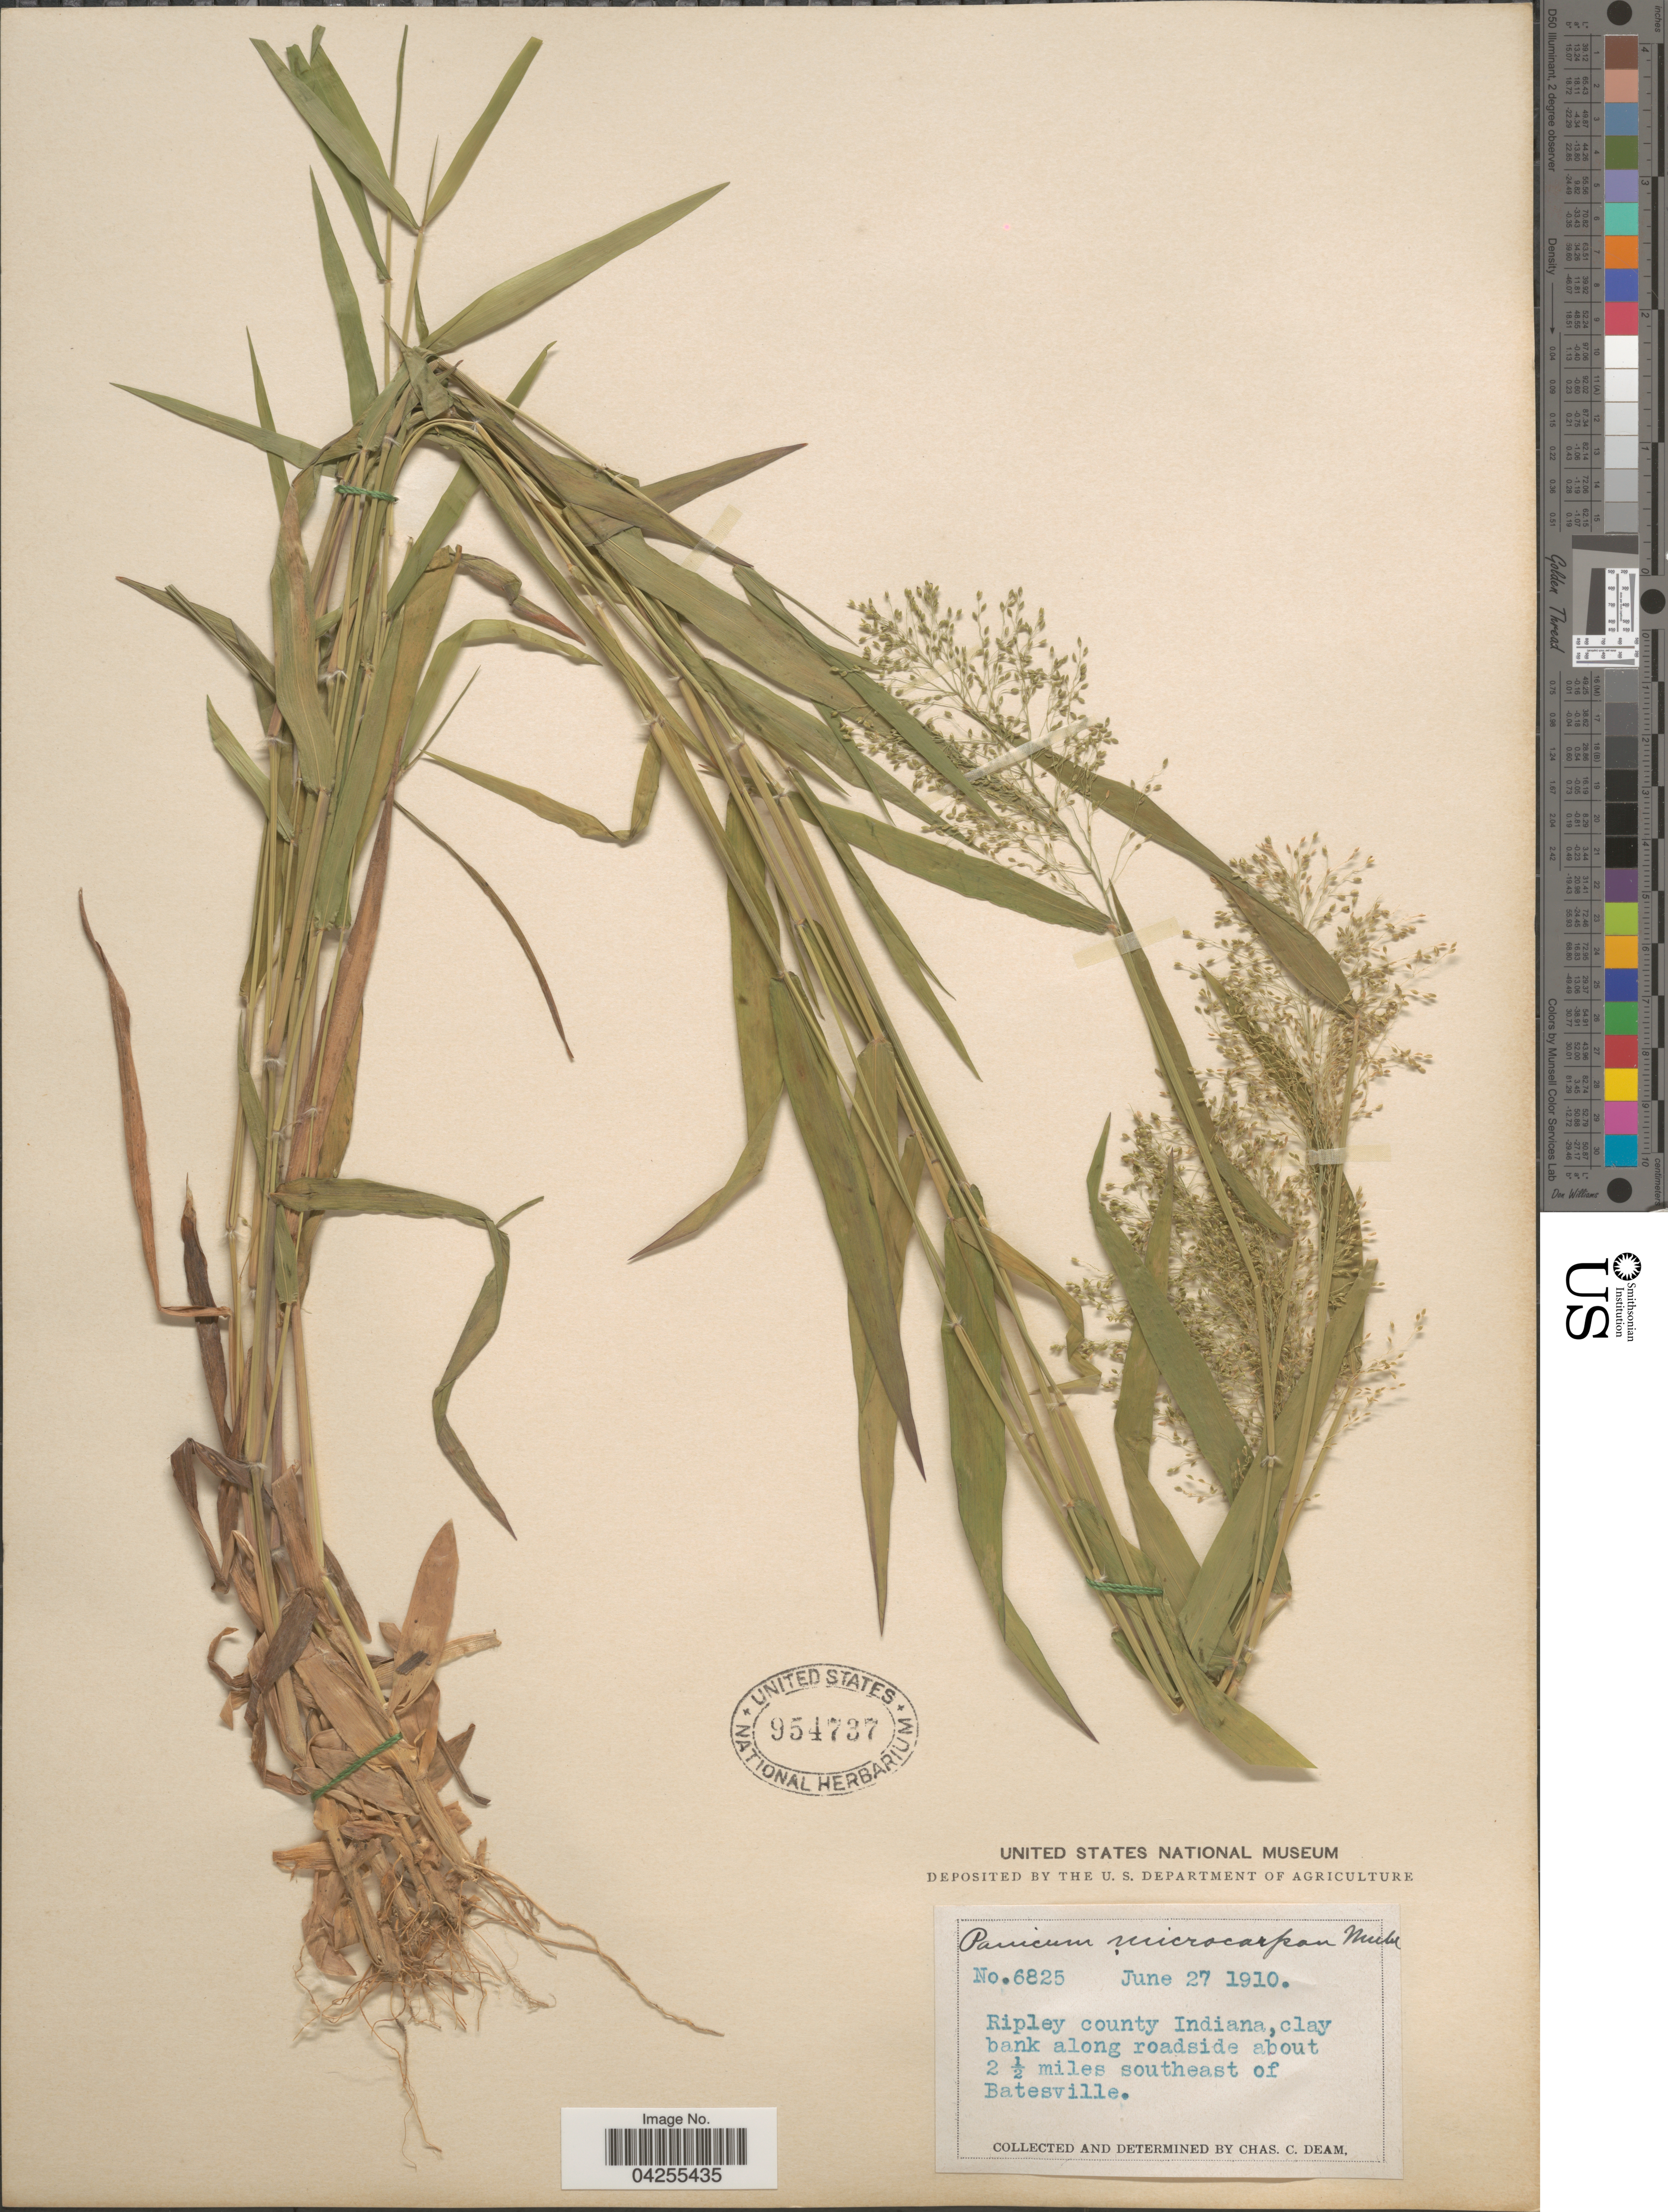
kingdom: Plantae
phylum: Tracheophyta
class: Liliopsida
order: Poales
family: Poaceae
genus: Dichanthelium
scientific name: Dichanthelium dichotomum var. dichotomum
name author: (L.) Gould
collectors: C. C. Deam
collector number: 6825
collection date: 1910-06-27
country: United States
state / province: Indiana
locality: Ripley County, clay bank along roadside about 2 1/2 miles southeast of Batesville.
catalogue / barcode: US 954737